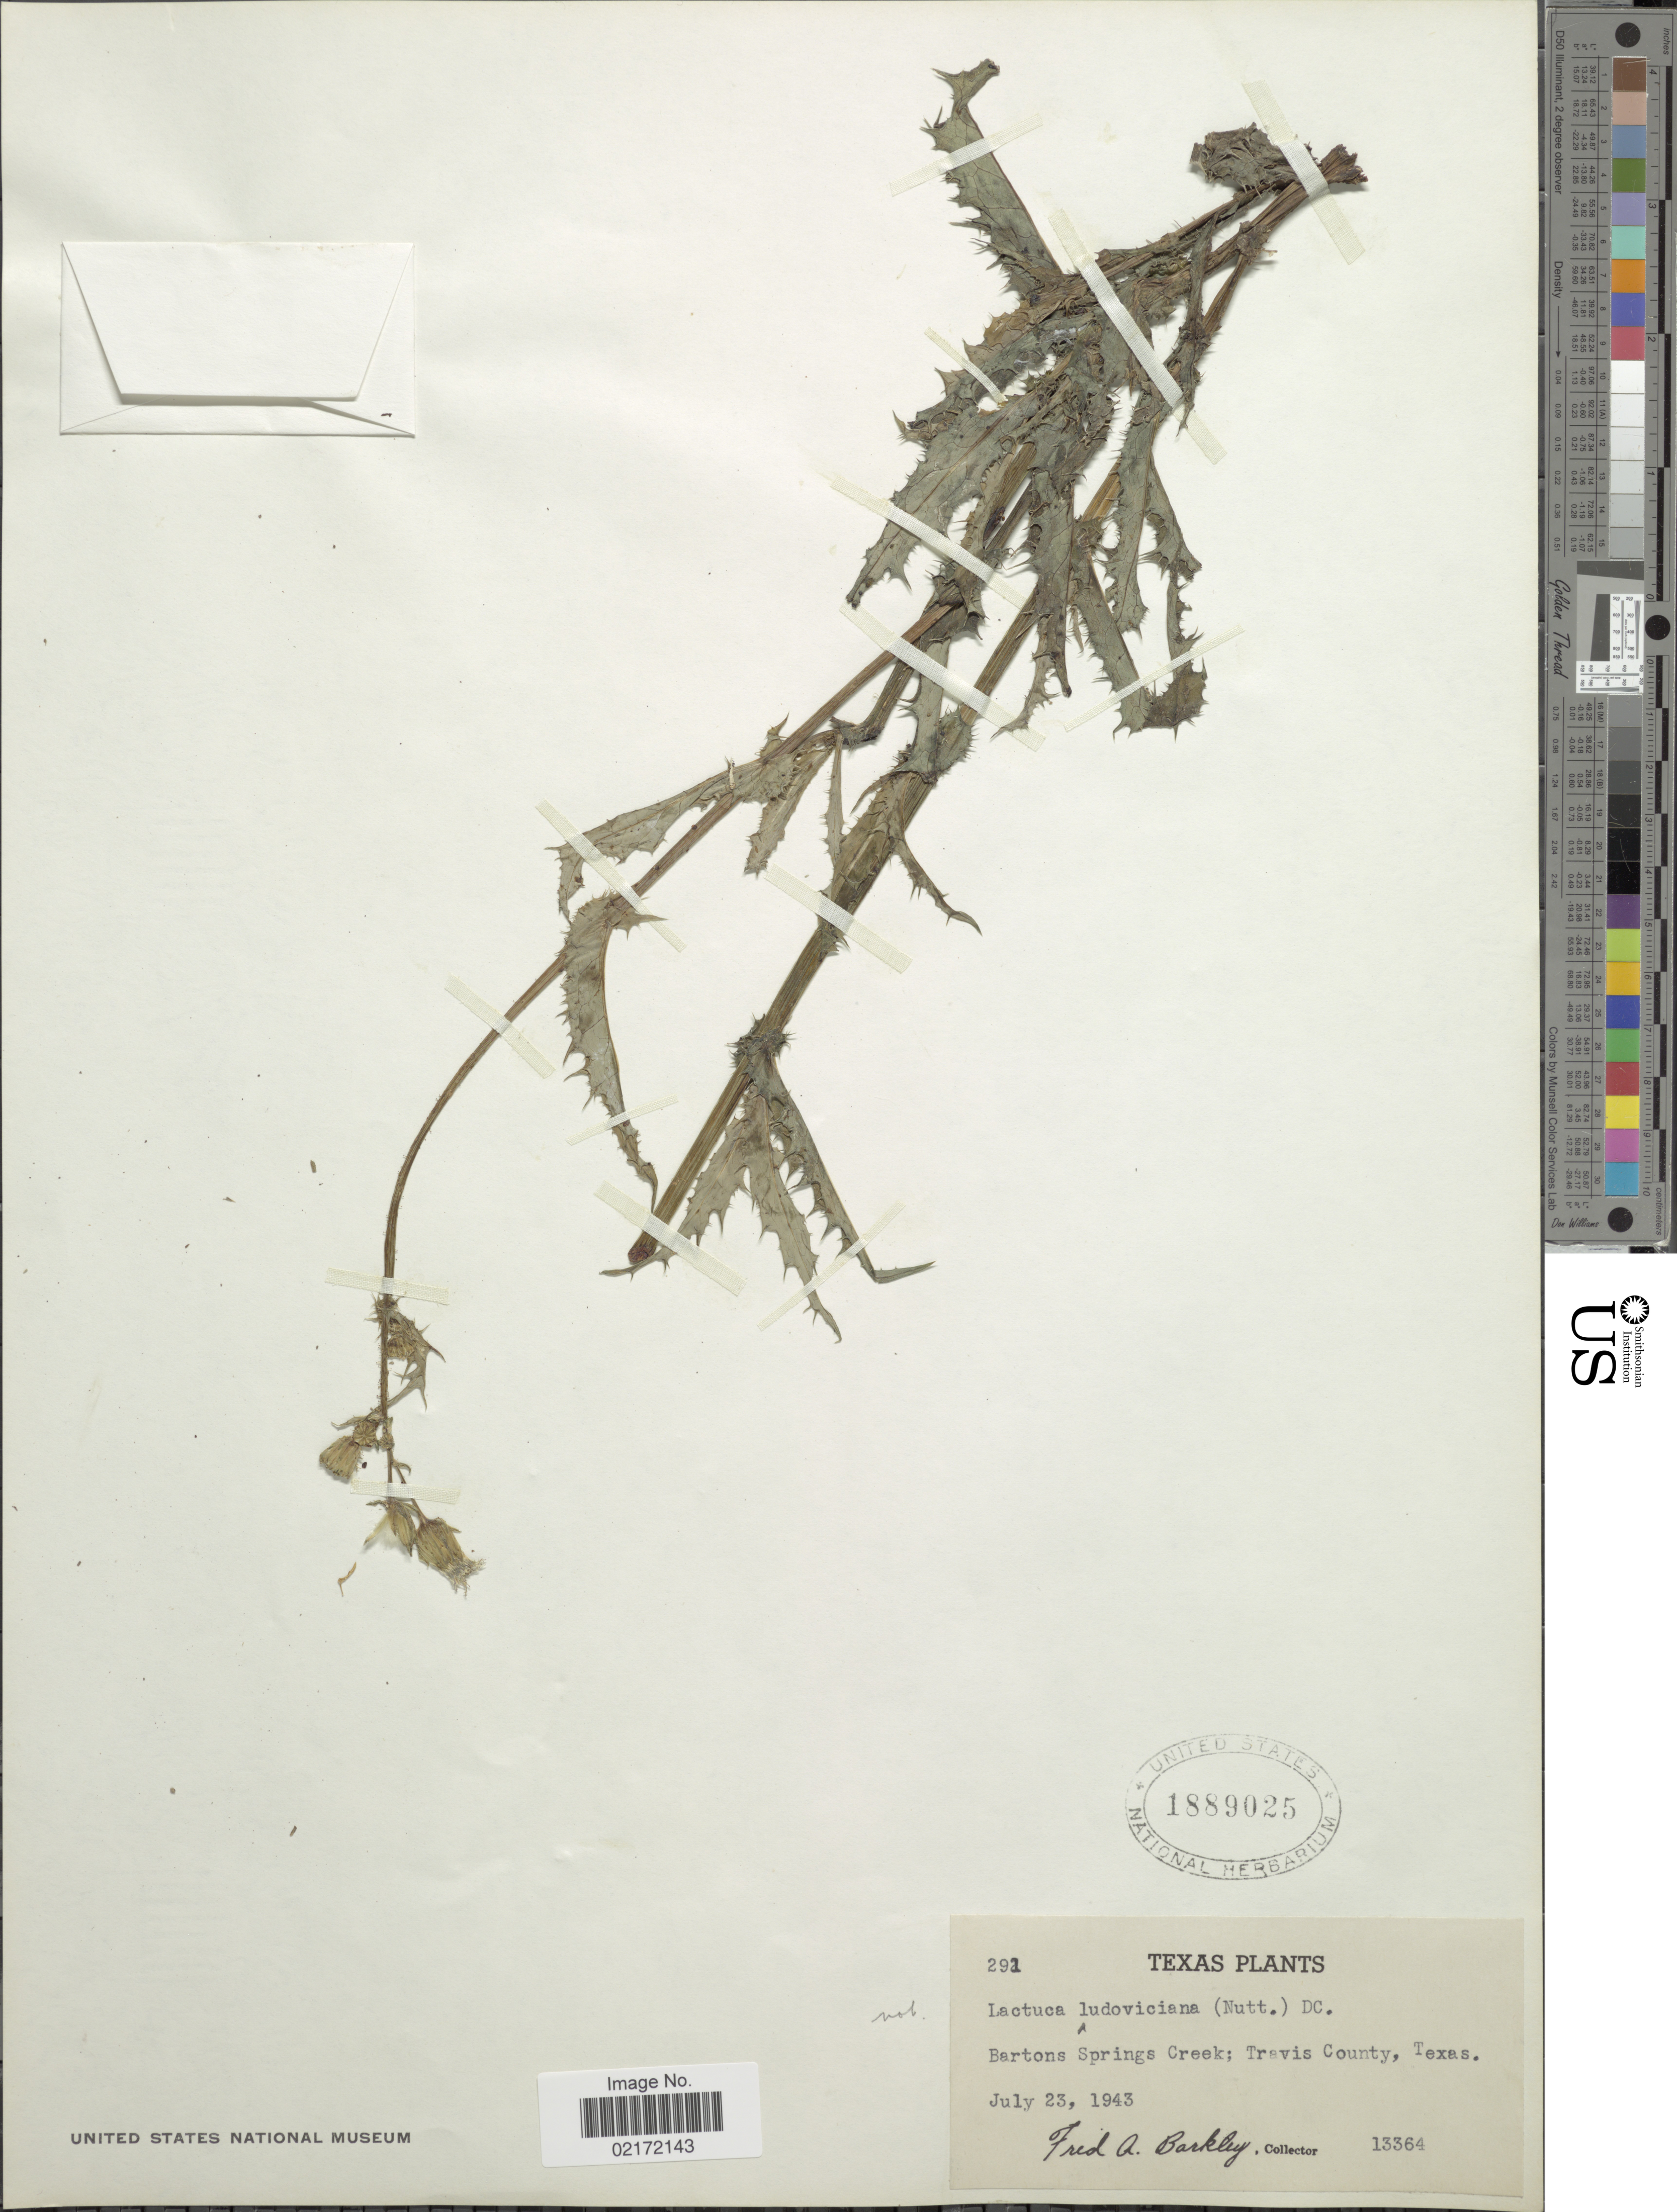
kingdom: Plantae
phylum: Tracheophyta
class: Magnoliopsida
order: Asterales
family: Asteraceae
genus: Sonchus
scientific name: Sonchus sp.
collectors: F. A. Barkley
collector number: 13364/294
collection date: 1943-07-23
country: United States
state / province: Texas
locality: Bartons Springs Creek; Travis County, Texas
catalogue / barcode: US 1889025